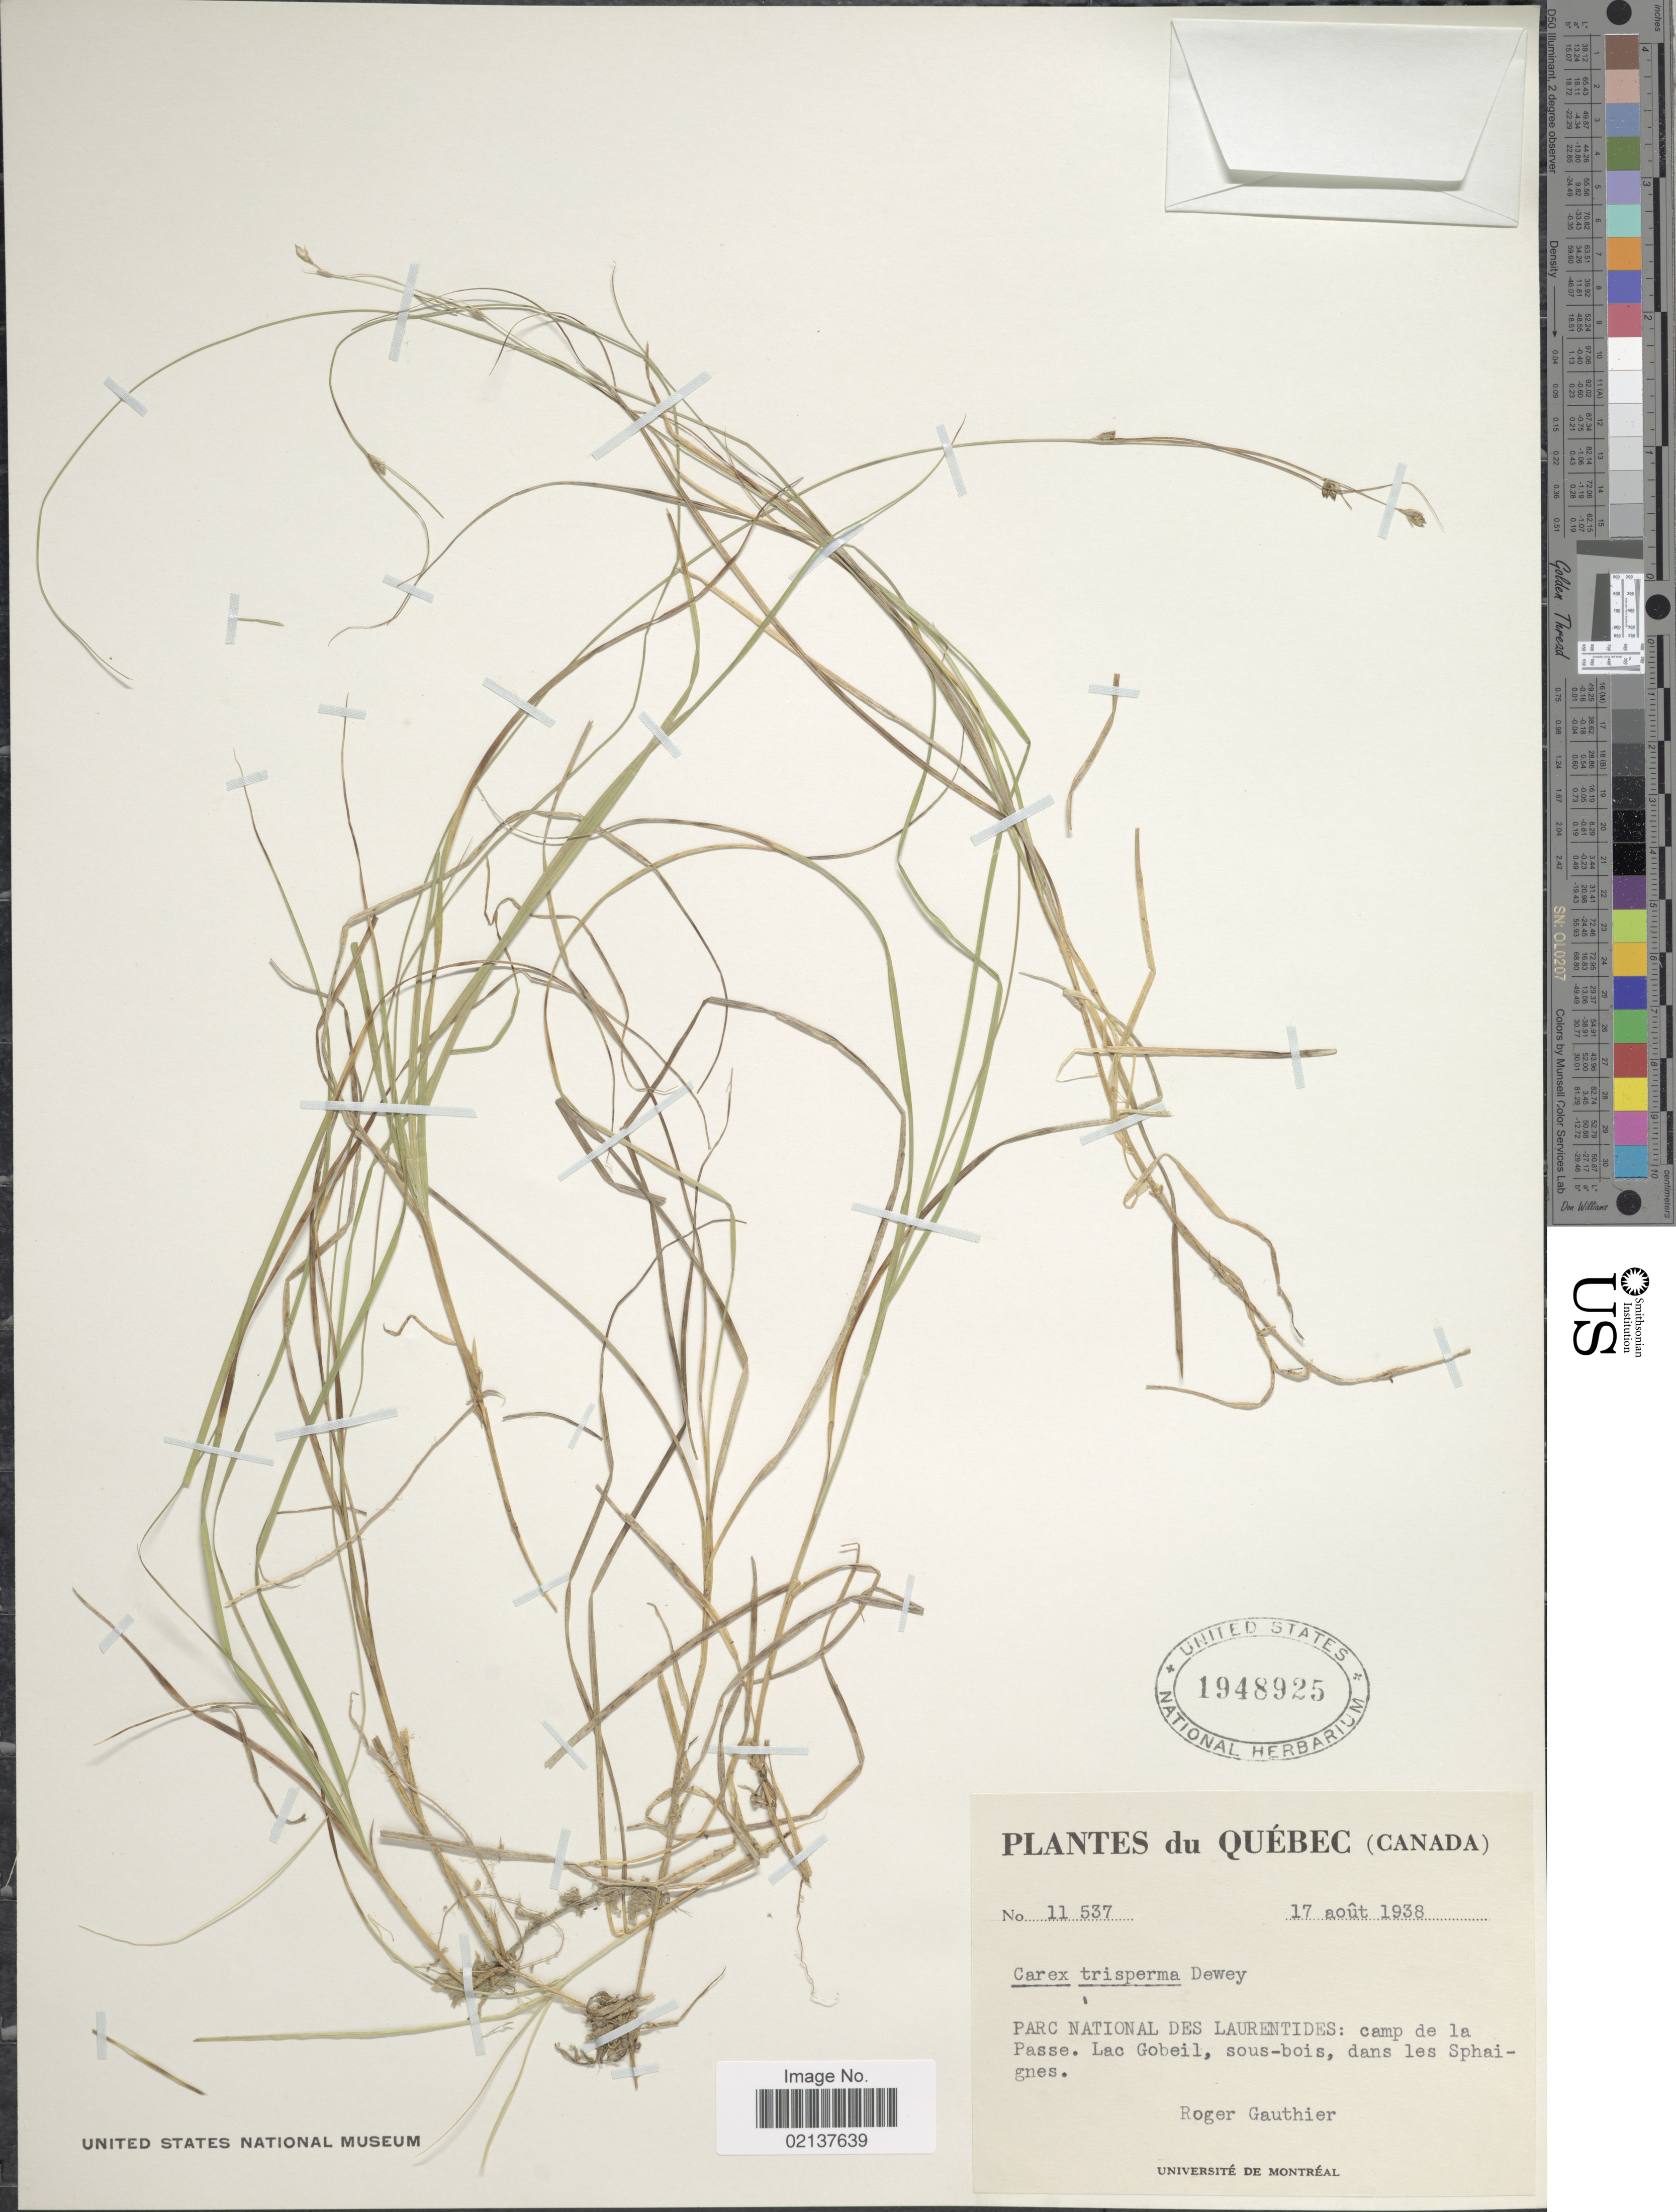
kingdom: Plantae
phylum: Tracheophyta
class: Liliopsida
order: Poales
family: Cyperaceae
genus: Carex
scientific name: Carex trisperma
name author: Dewey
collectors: R. Gauthier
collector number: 11537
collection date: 1938-08-17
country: Canada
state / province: Quebec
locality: Parc National des Laurentides, camp de la Passe, Lac Gobeil, dans les Sphaignes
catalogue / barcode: US 1948925